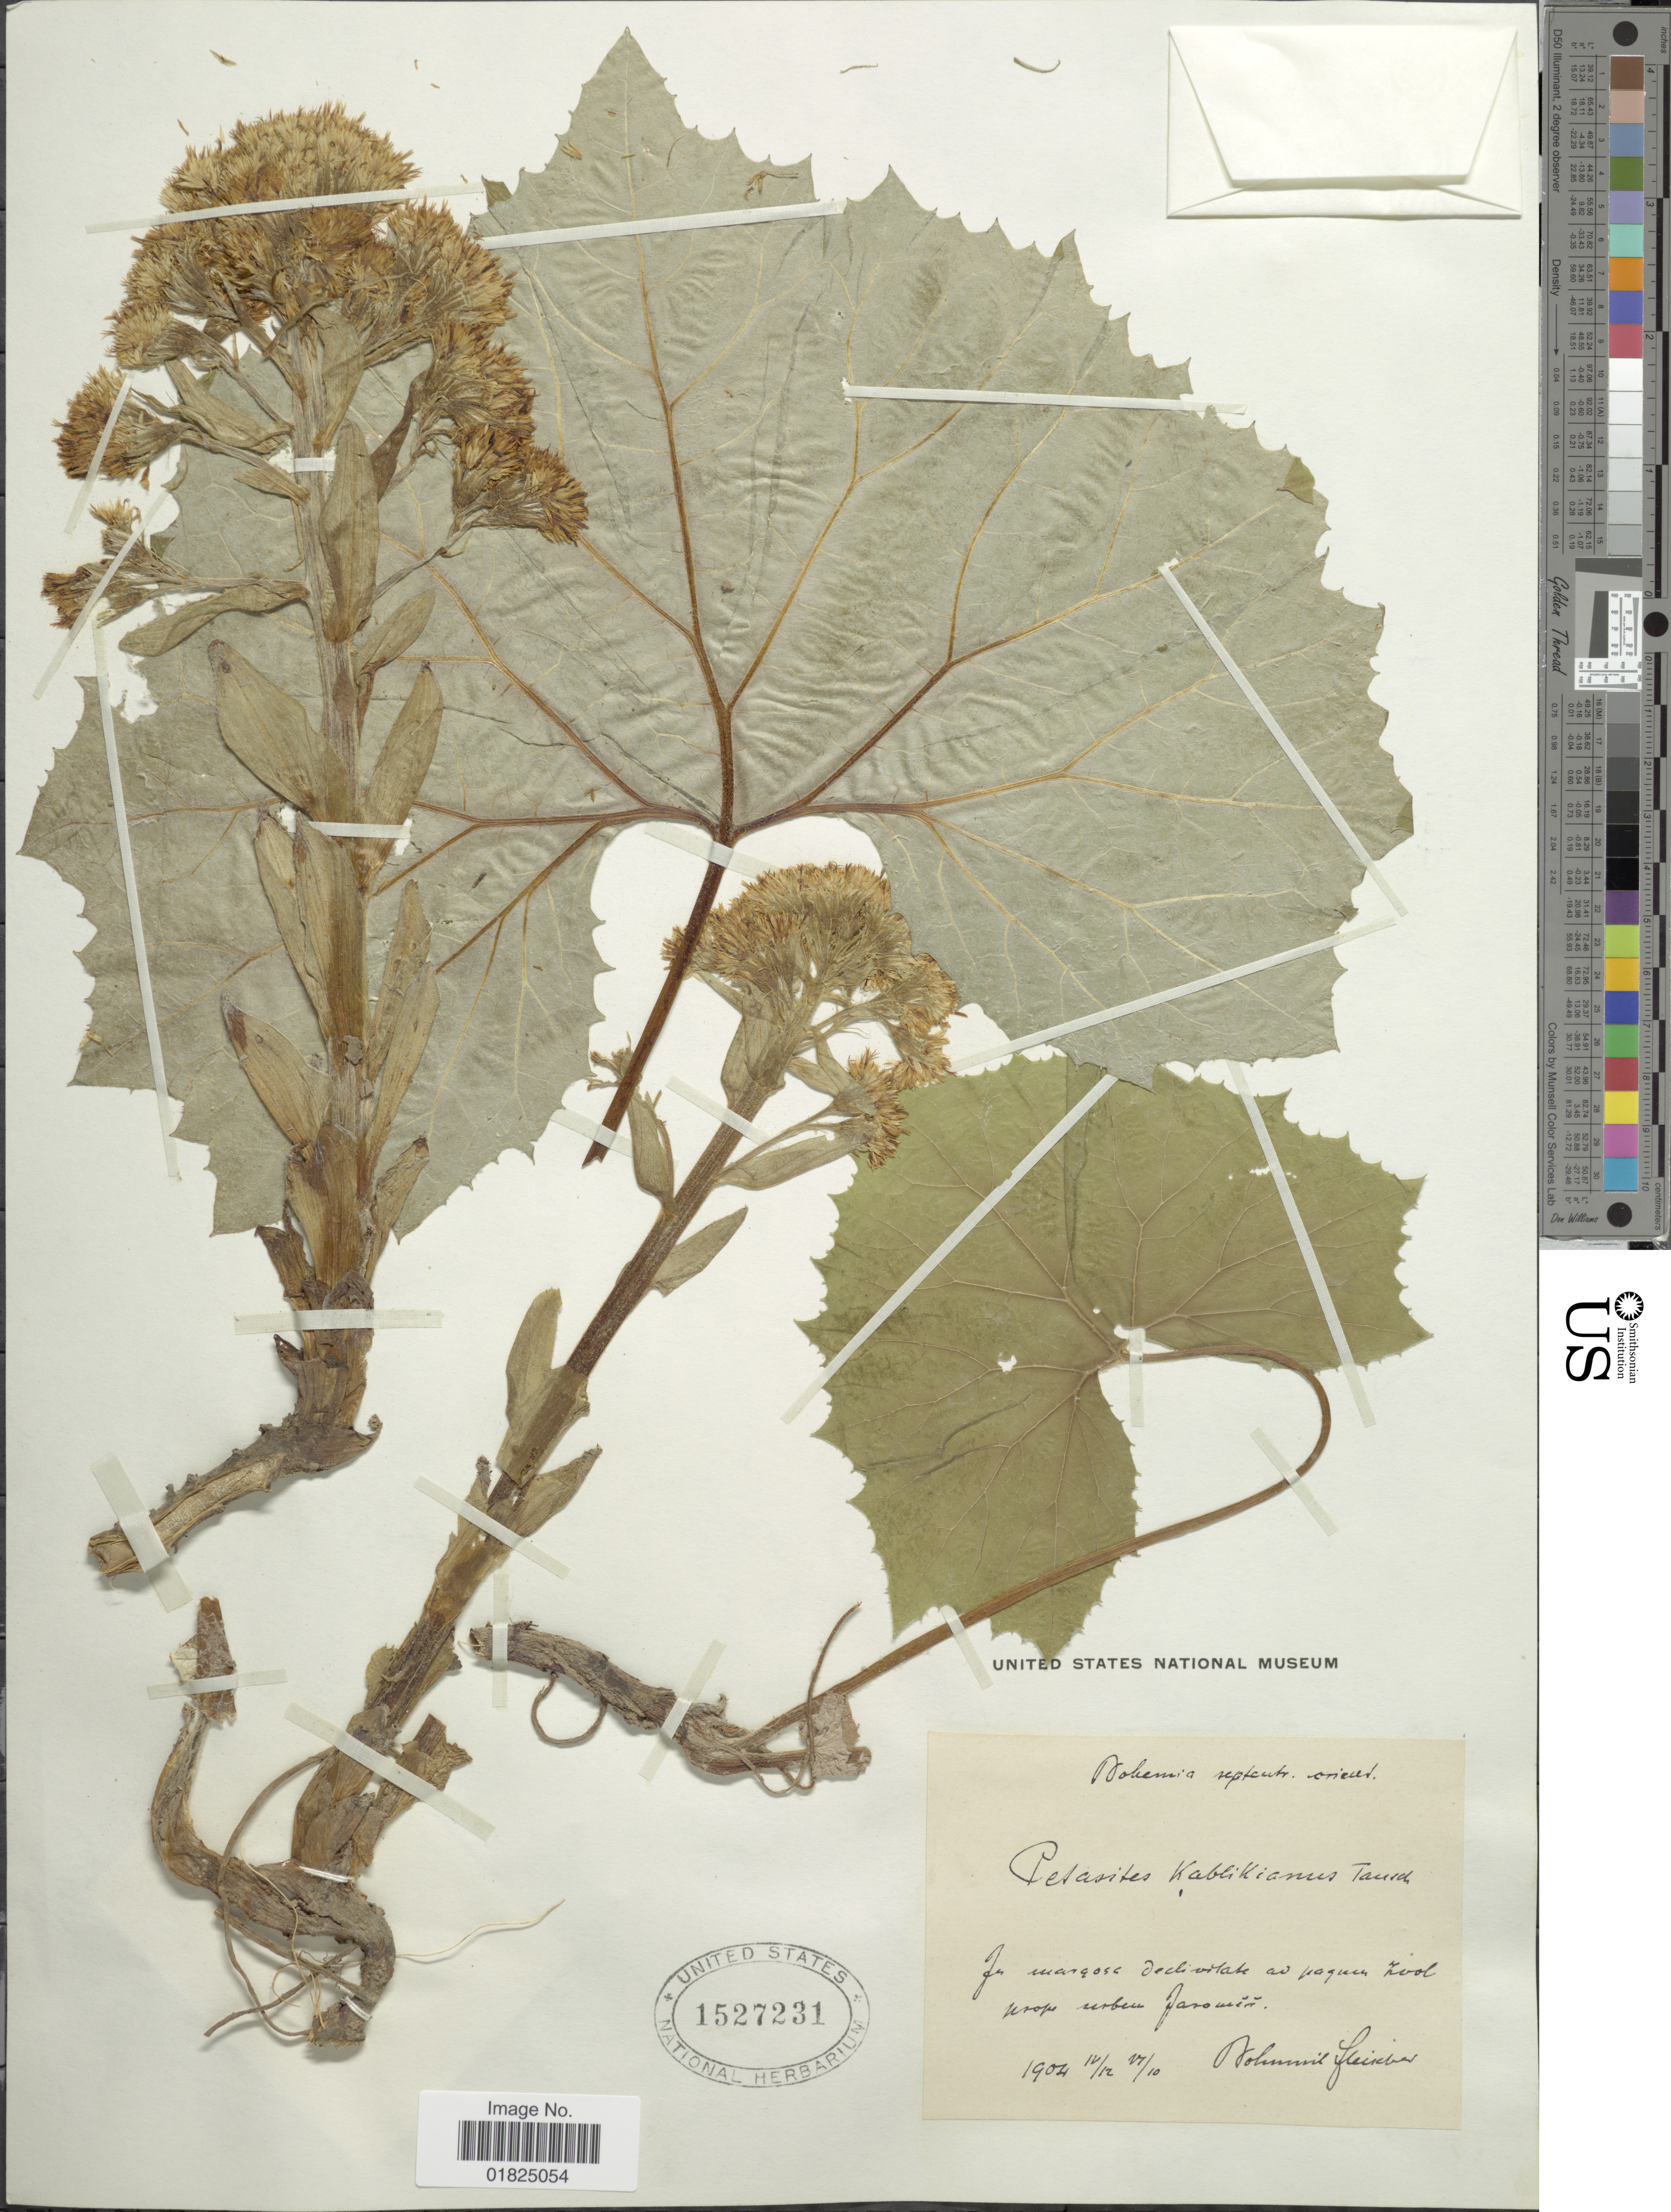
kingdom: Plantae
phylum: Tracheophyta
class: Magnoliopsida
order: Asterales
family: Asteraceae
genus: Petasites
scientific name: Petasites kablikianus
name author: Tausch ex Bercht.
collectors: B. Fleischer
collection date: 1904-04-21/1904-06-10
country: Czechia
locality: Bohemia septetntr orient, On margose decli[illegible text] ad pagum Zool prope urbem [illegible text]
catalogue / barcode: US 1527231